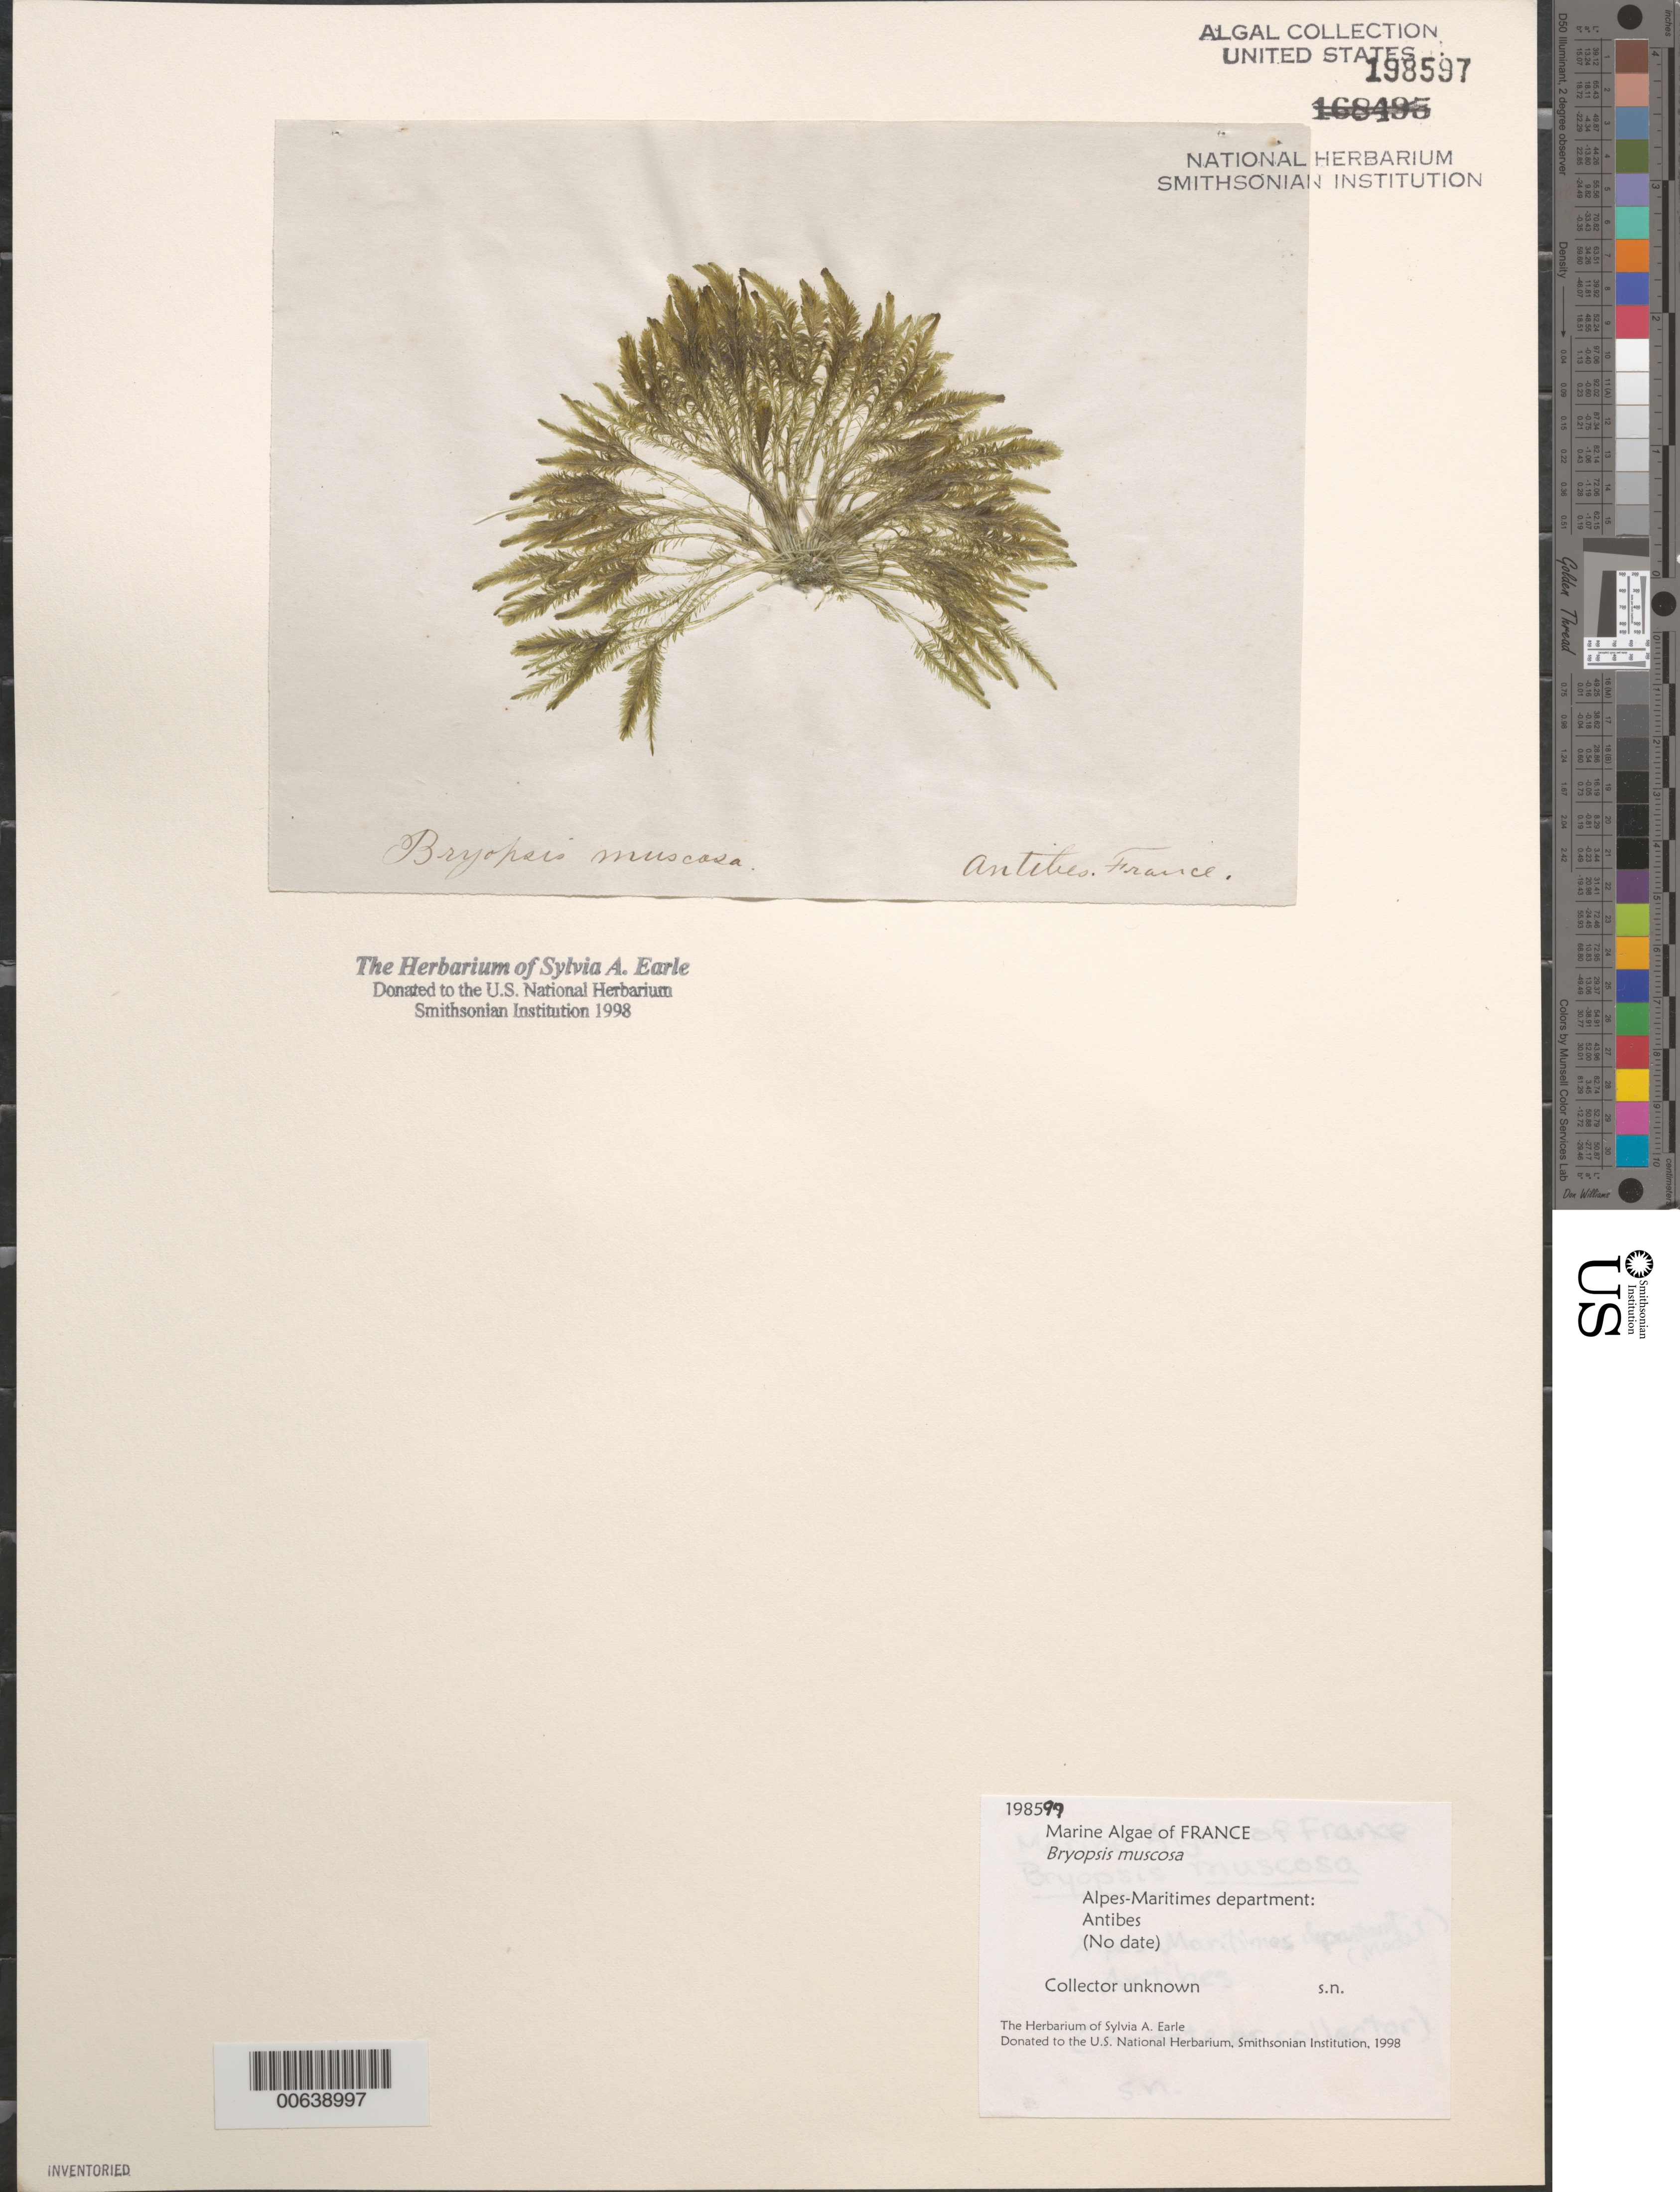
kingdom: Plantae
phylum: Chlorophyta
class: Ulvophyceae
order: Bryopsidales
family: Bryopsidaceae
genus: Bryopsis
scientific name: Bryopsis muscosa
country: France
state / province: Provence-Alpes-Côte d'Azur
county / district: Alpes-Maritimes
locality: Antibes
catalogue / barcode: US 198597